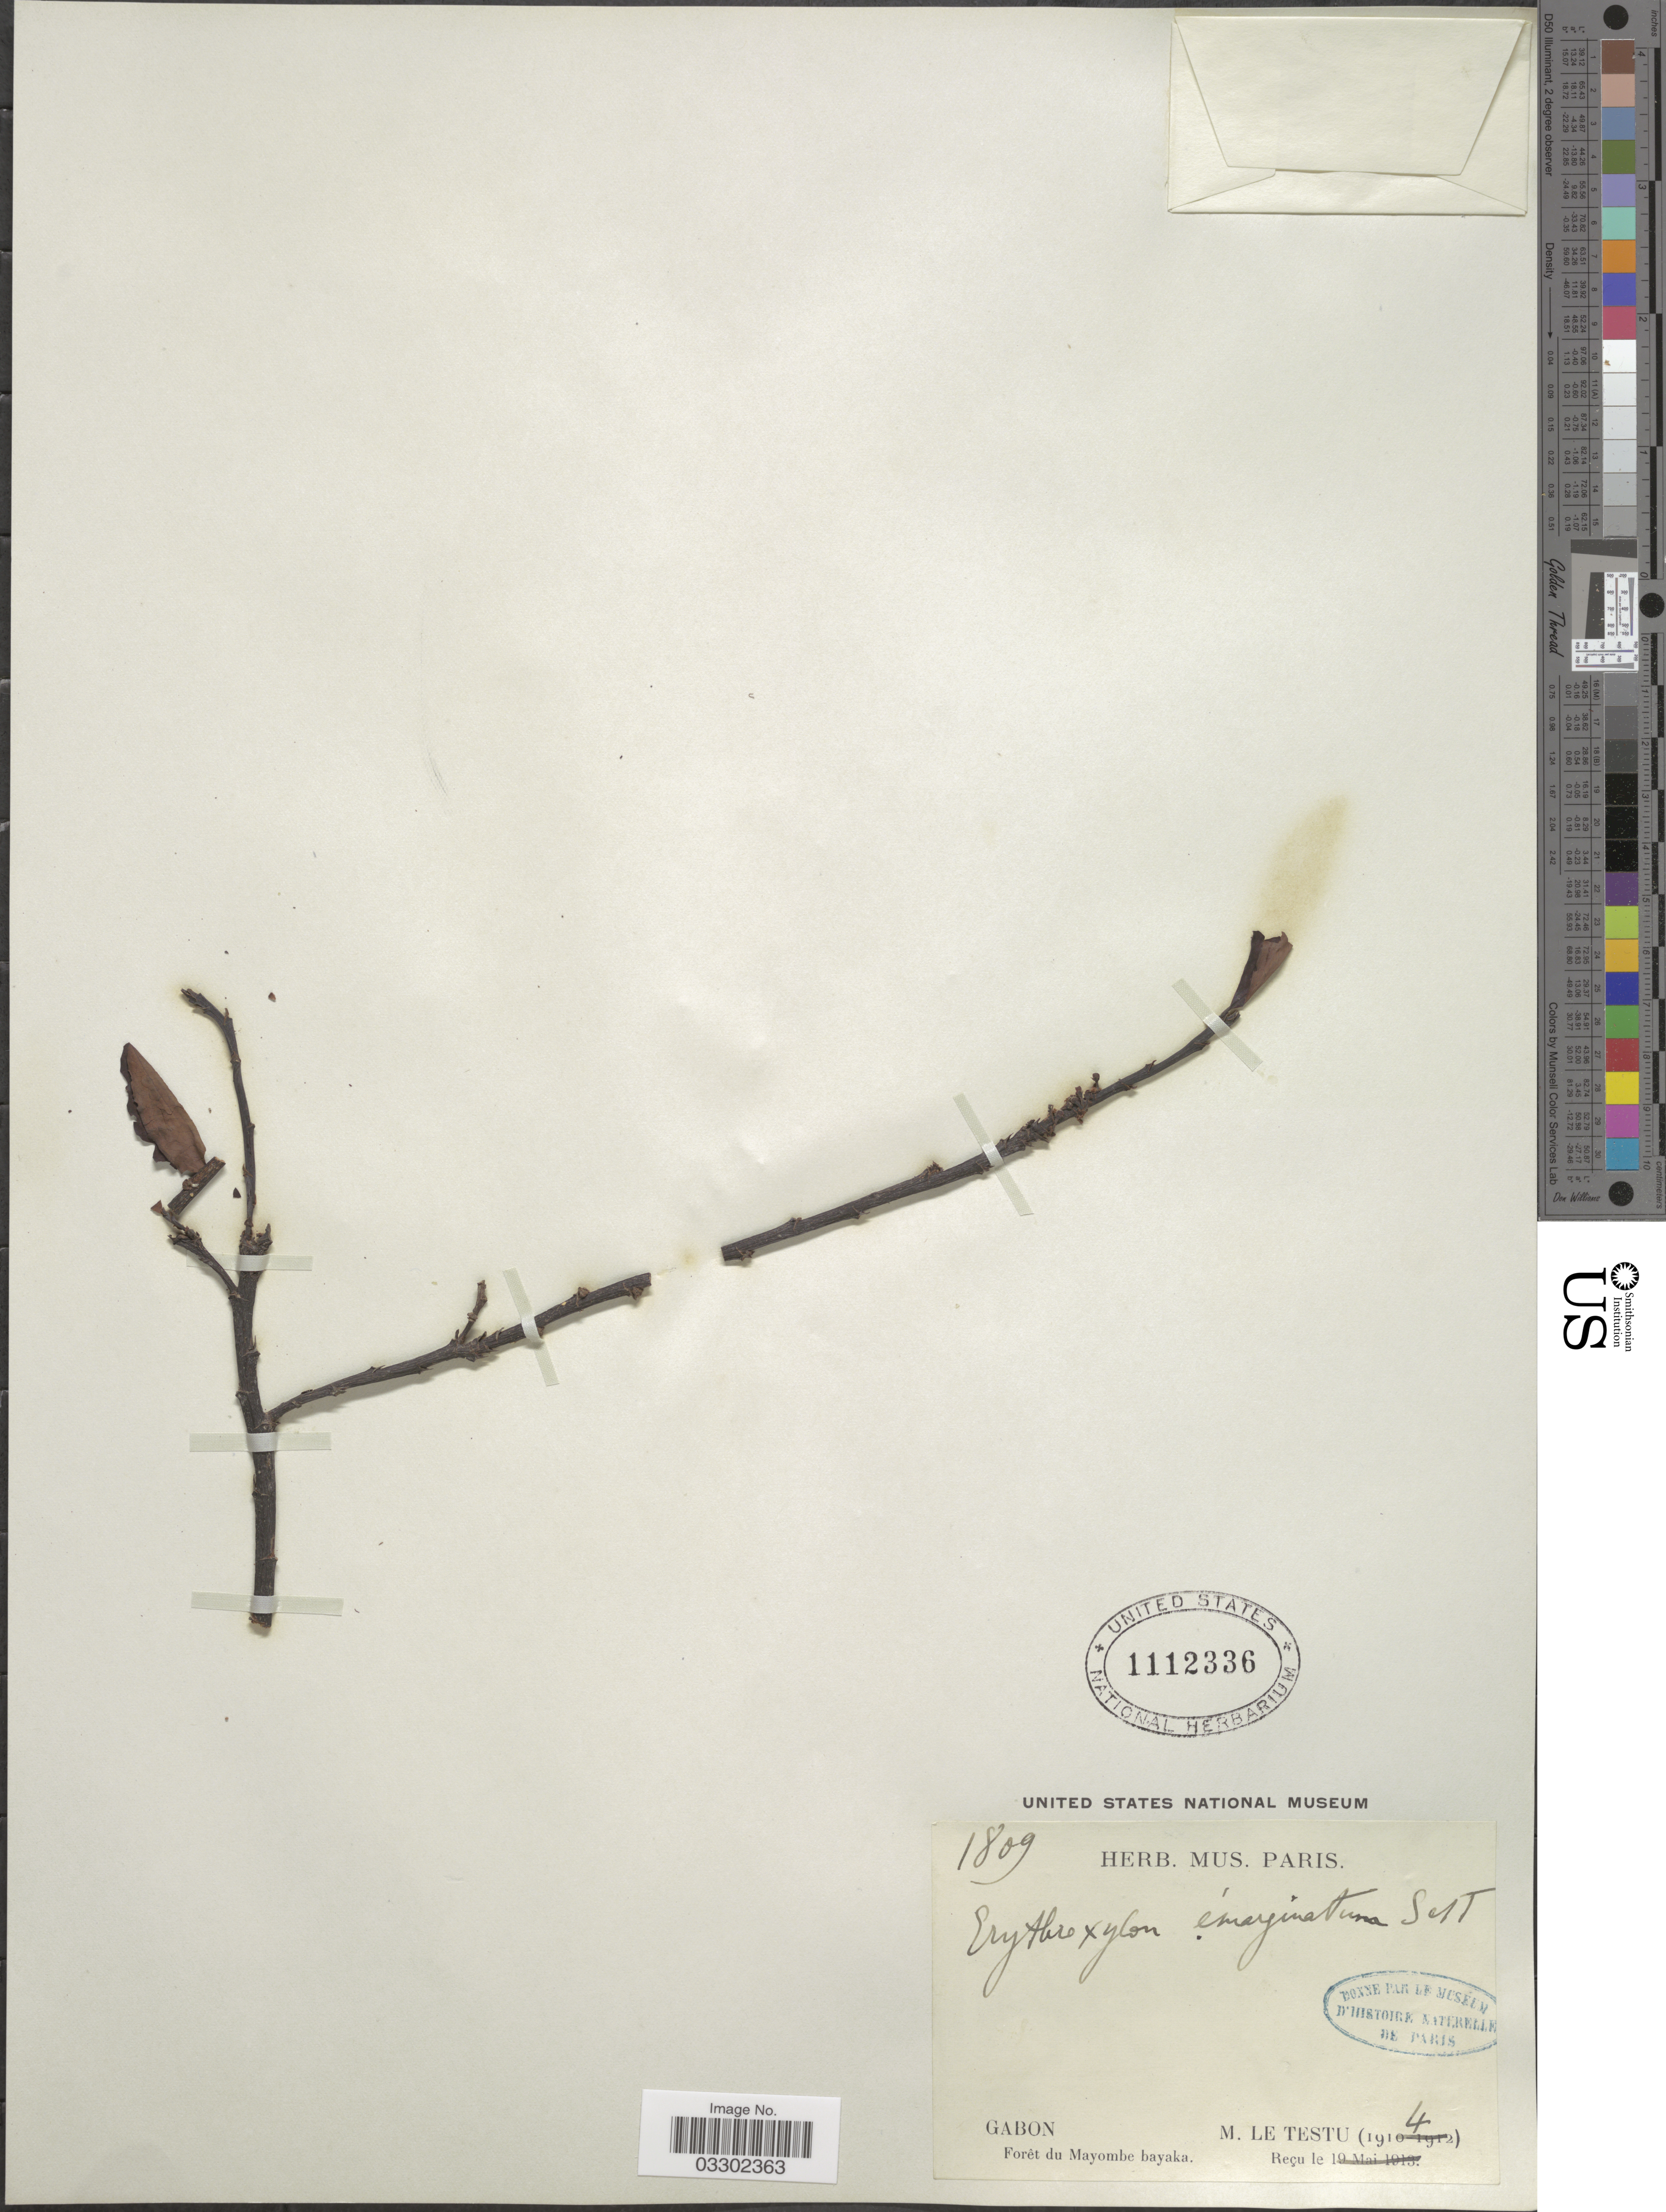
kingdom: Plantae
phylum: Tracheophyta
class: Magnoliopsida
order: Malpighiales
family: Erythroxylaceae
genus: Erythroxylum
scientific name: Erythroxylum emarginatum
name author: Thonn.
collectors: M. Le Testu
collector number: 1809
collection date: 1914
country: Gabon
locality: Forêt du Mayombe bayaka.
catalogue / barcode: US 1112336